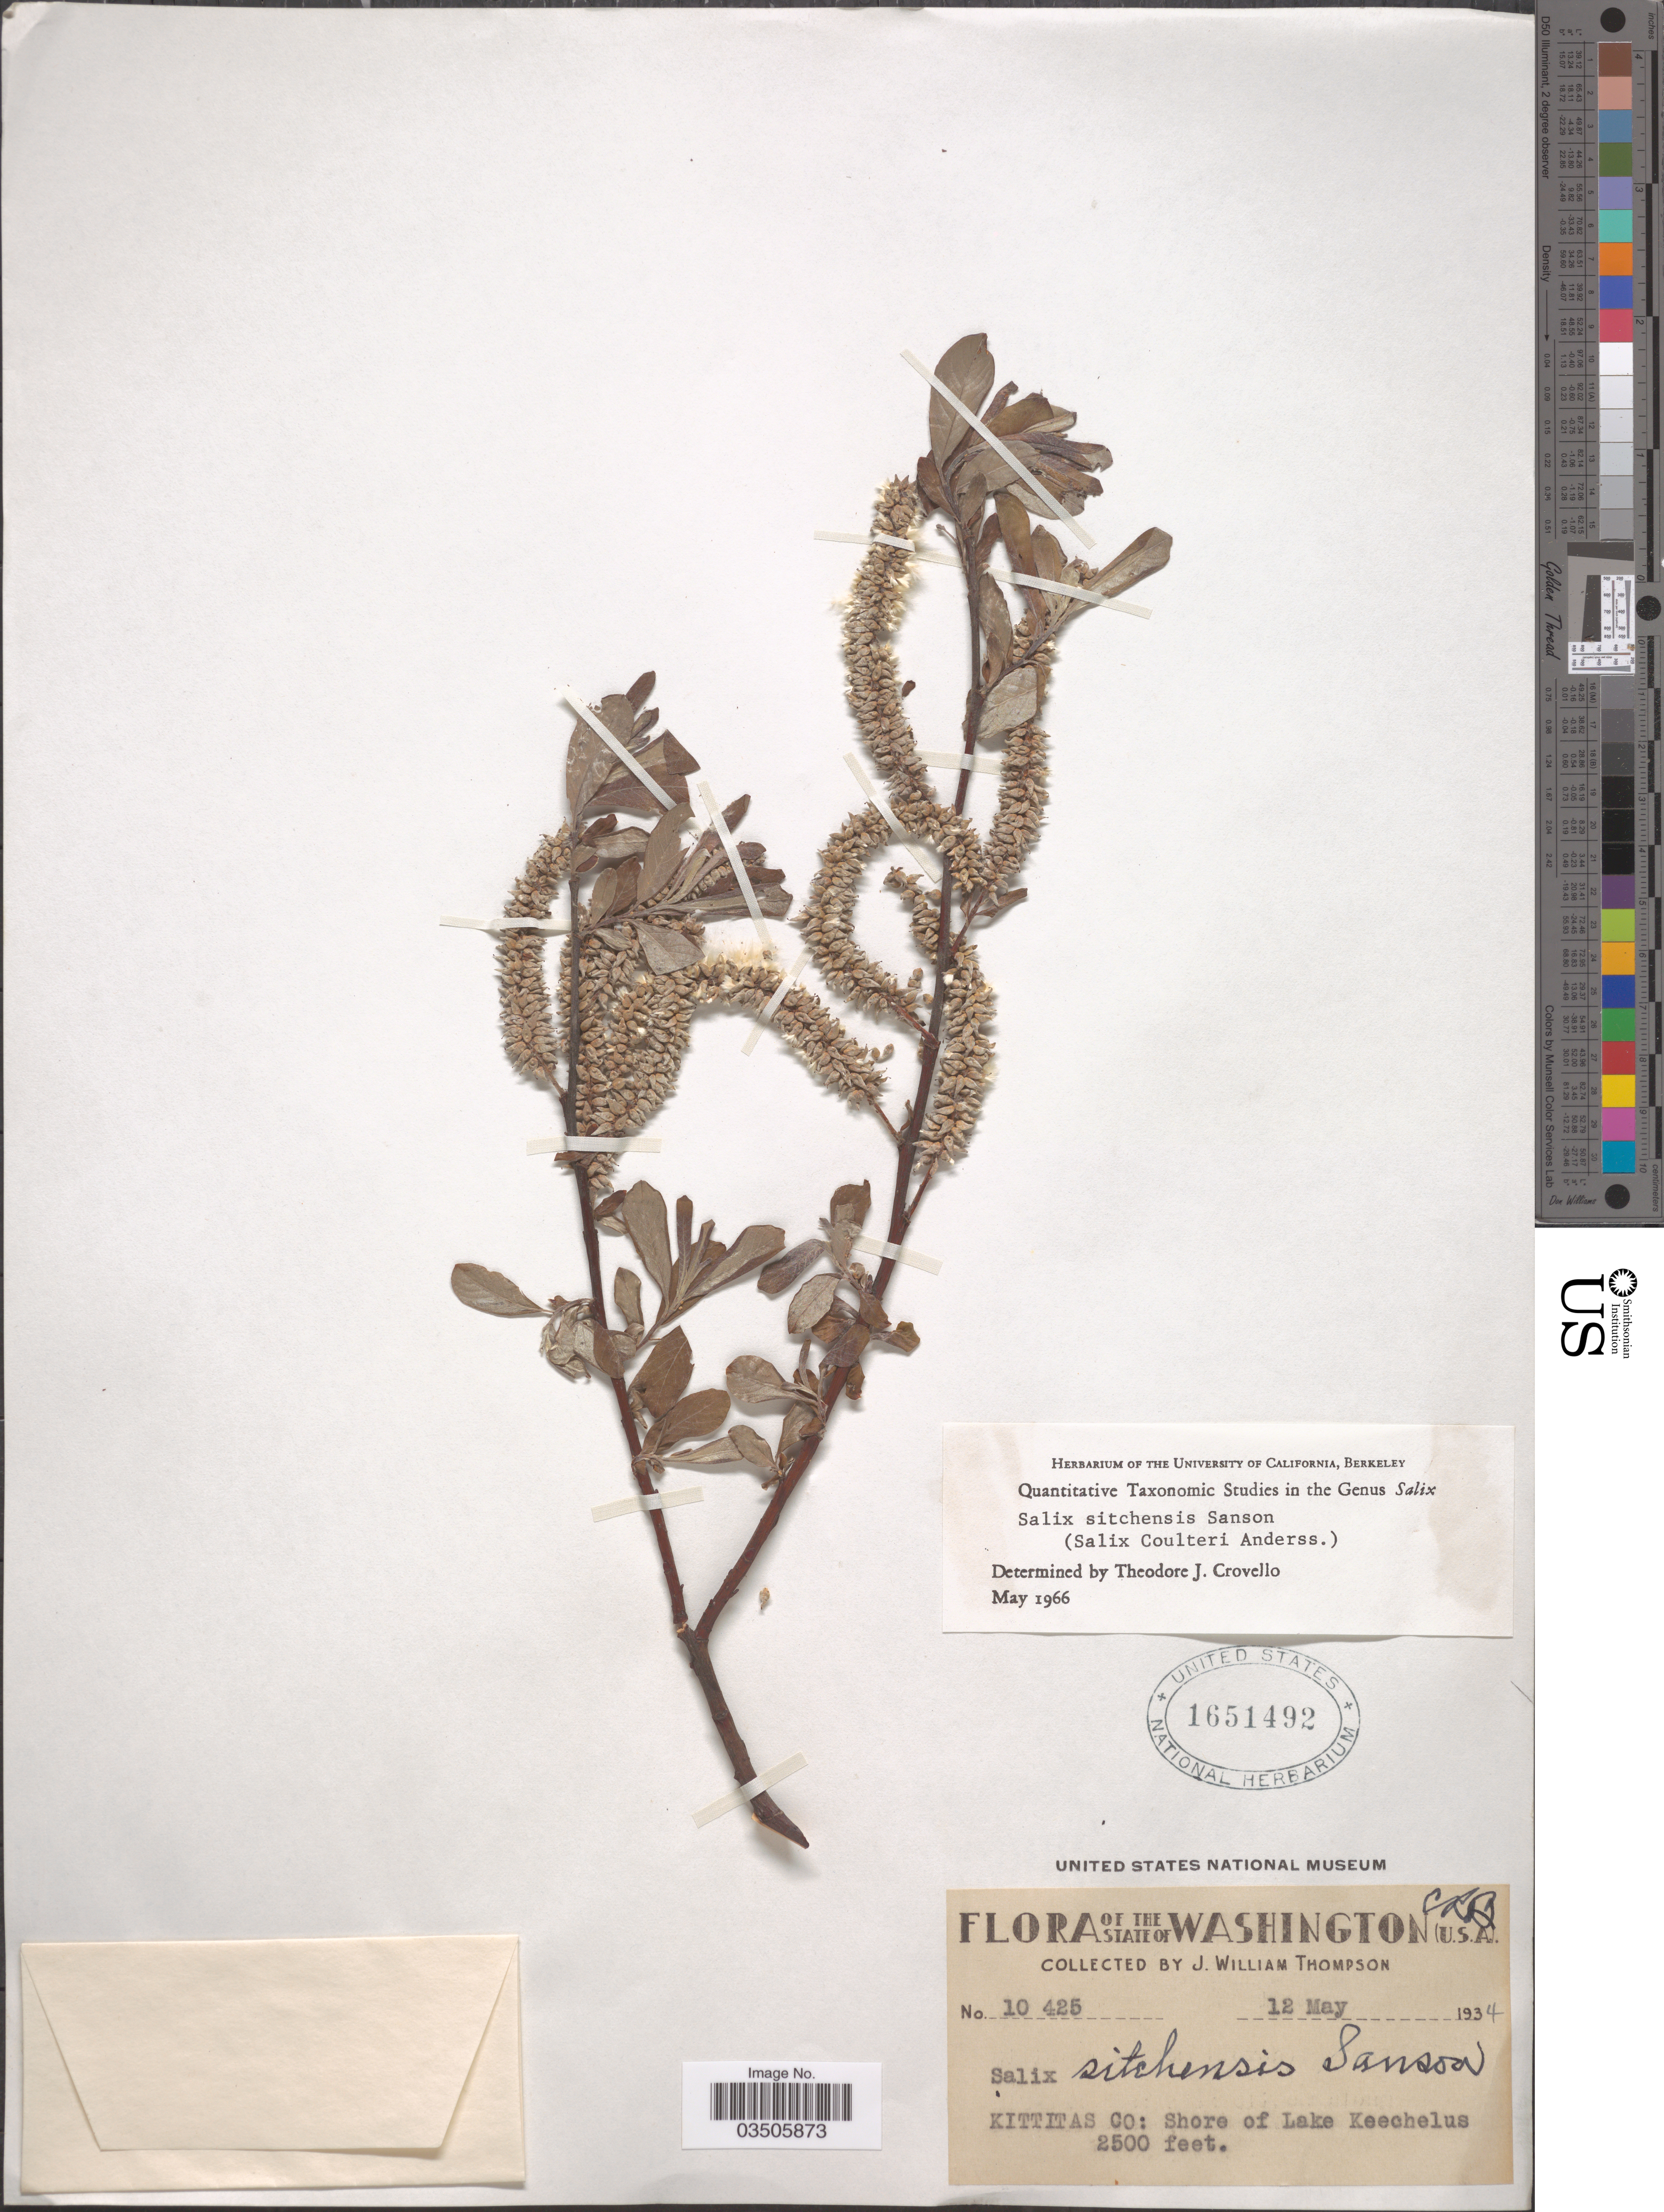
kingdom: Plantae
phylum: Tracheophyta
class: Magnoliopsida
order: Malpighiales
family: Salicaceae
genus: Salix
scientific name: Salix sitchensis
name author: Sanson ex Bong.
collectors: J. W. Thompson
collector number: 10425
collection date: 1934-05-12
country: United States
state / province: Washington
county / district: Kittitas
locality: Kittitas Co: shore of Lake Keechelus.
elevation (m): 762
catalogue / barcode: US 1651492